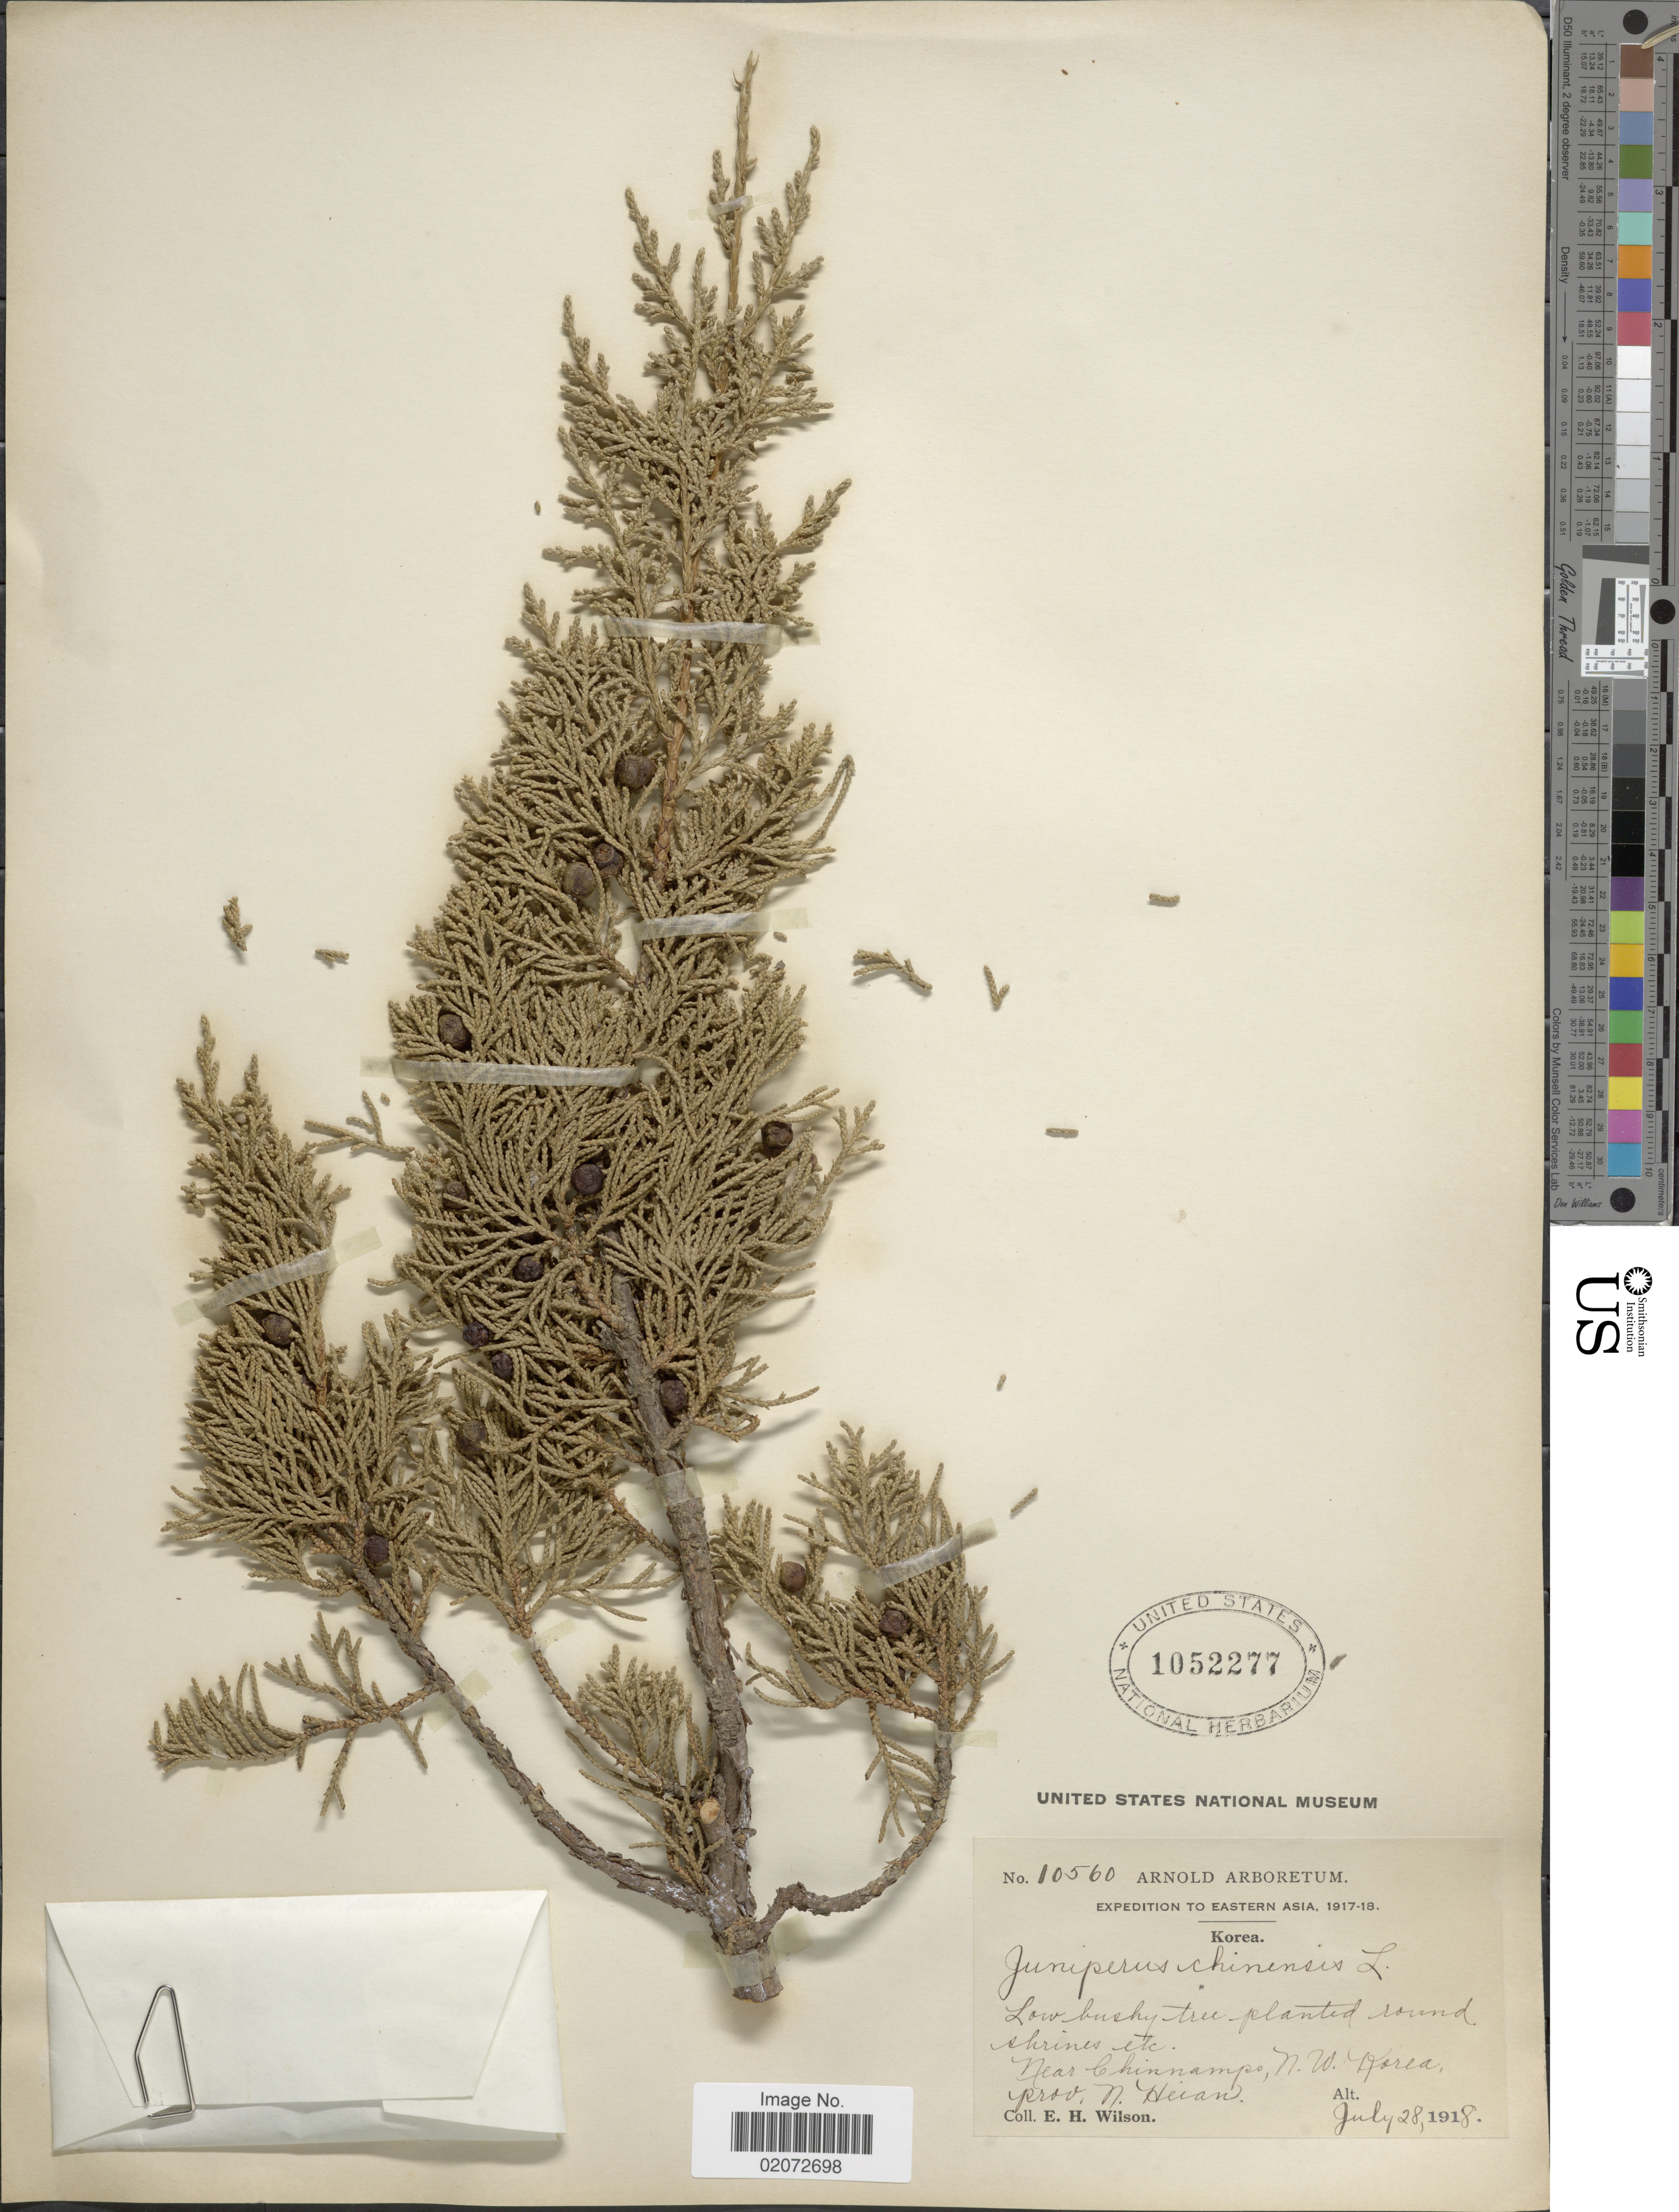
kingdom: Plantae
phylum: Tracheophyta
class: Pinopsida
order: Pinales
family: Cupressaceae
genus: Juniperus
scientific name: Juniperus chinensis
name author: L.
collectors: E. Wilson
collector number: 10560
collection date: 1918-07-28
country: North Korea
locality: Eastern Asia, Korea, Near Chinnampo, N.W. Korea, Prov. N. Heian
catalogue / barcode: US 1052277